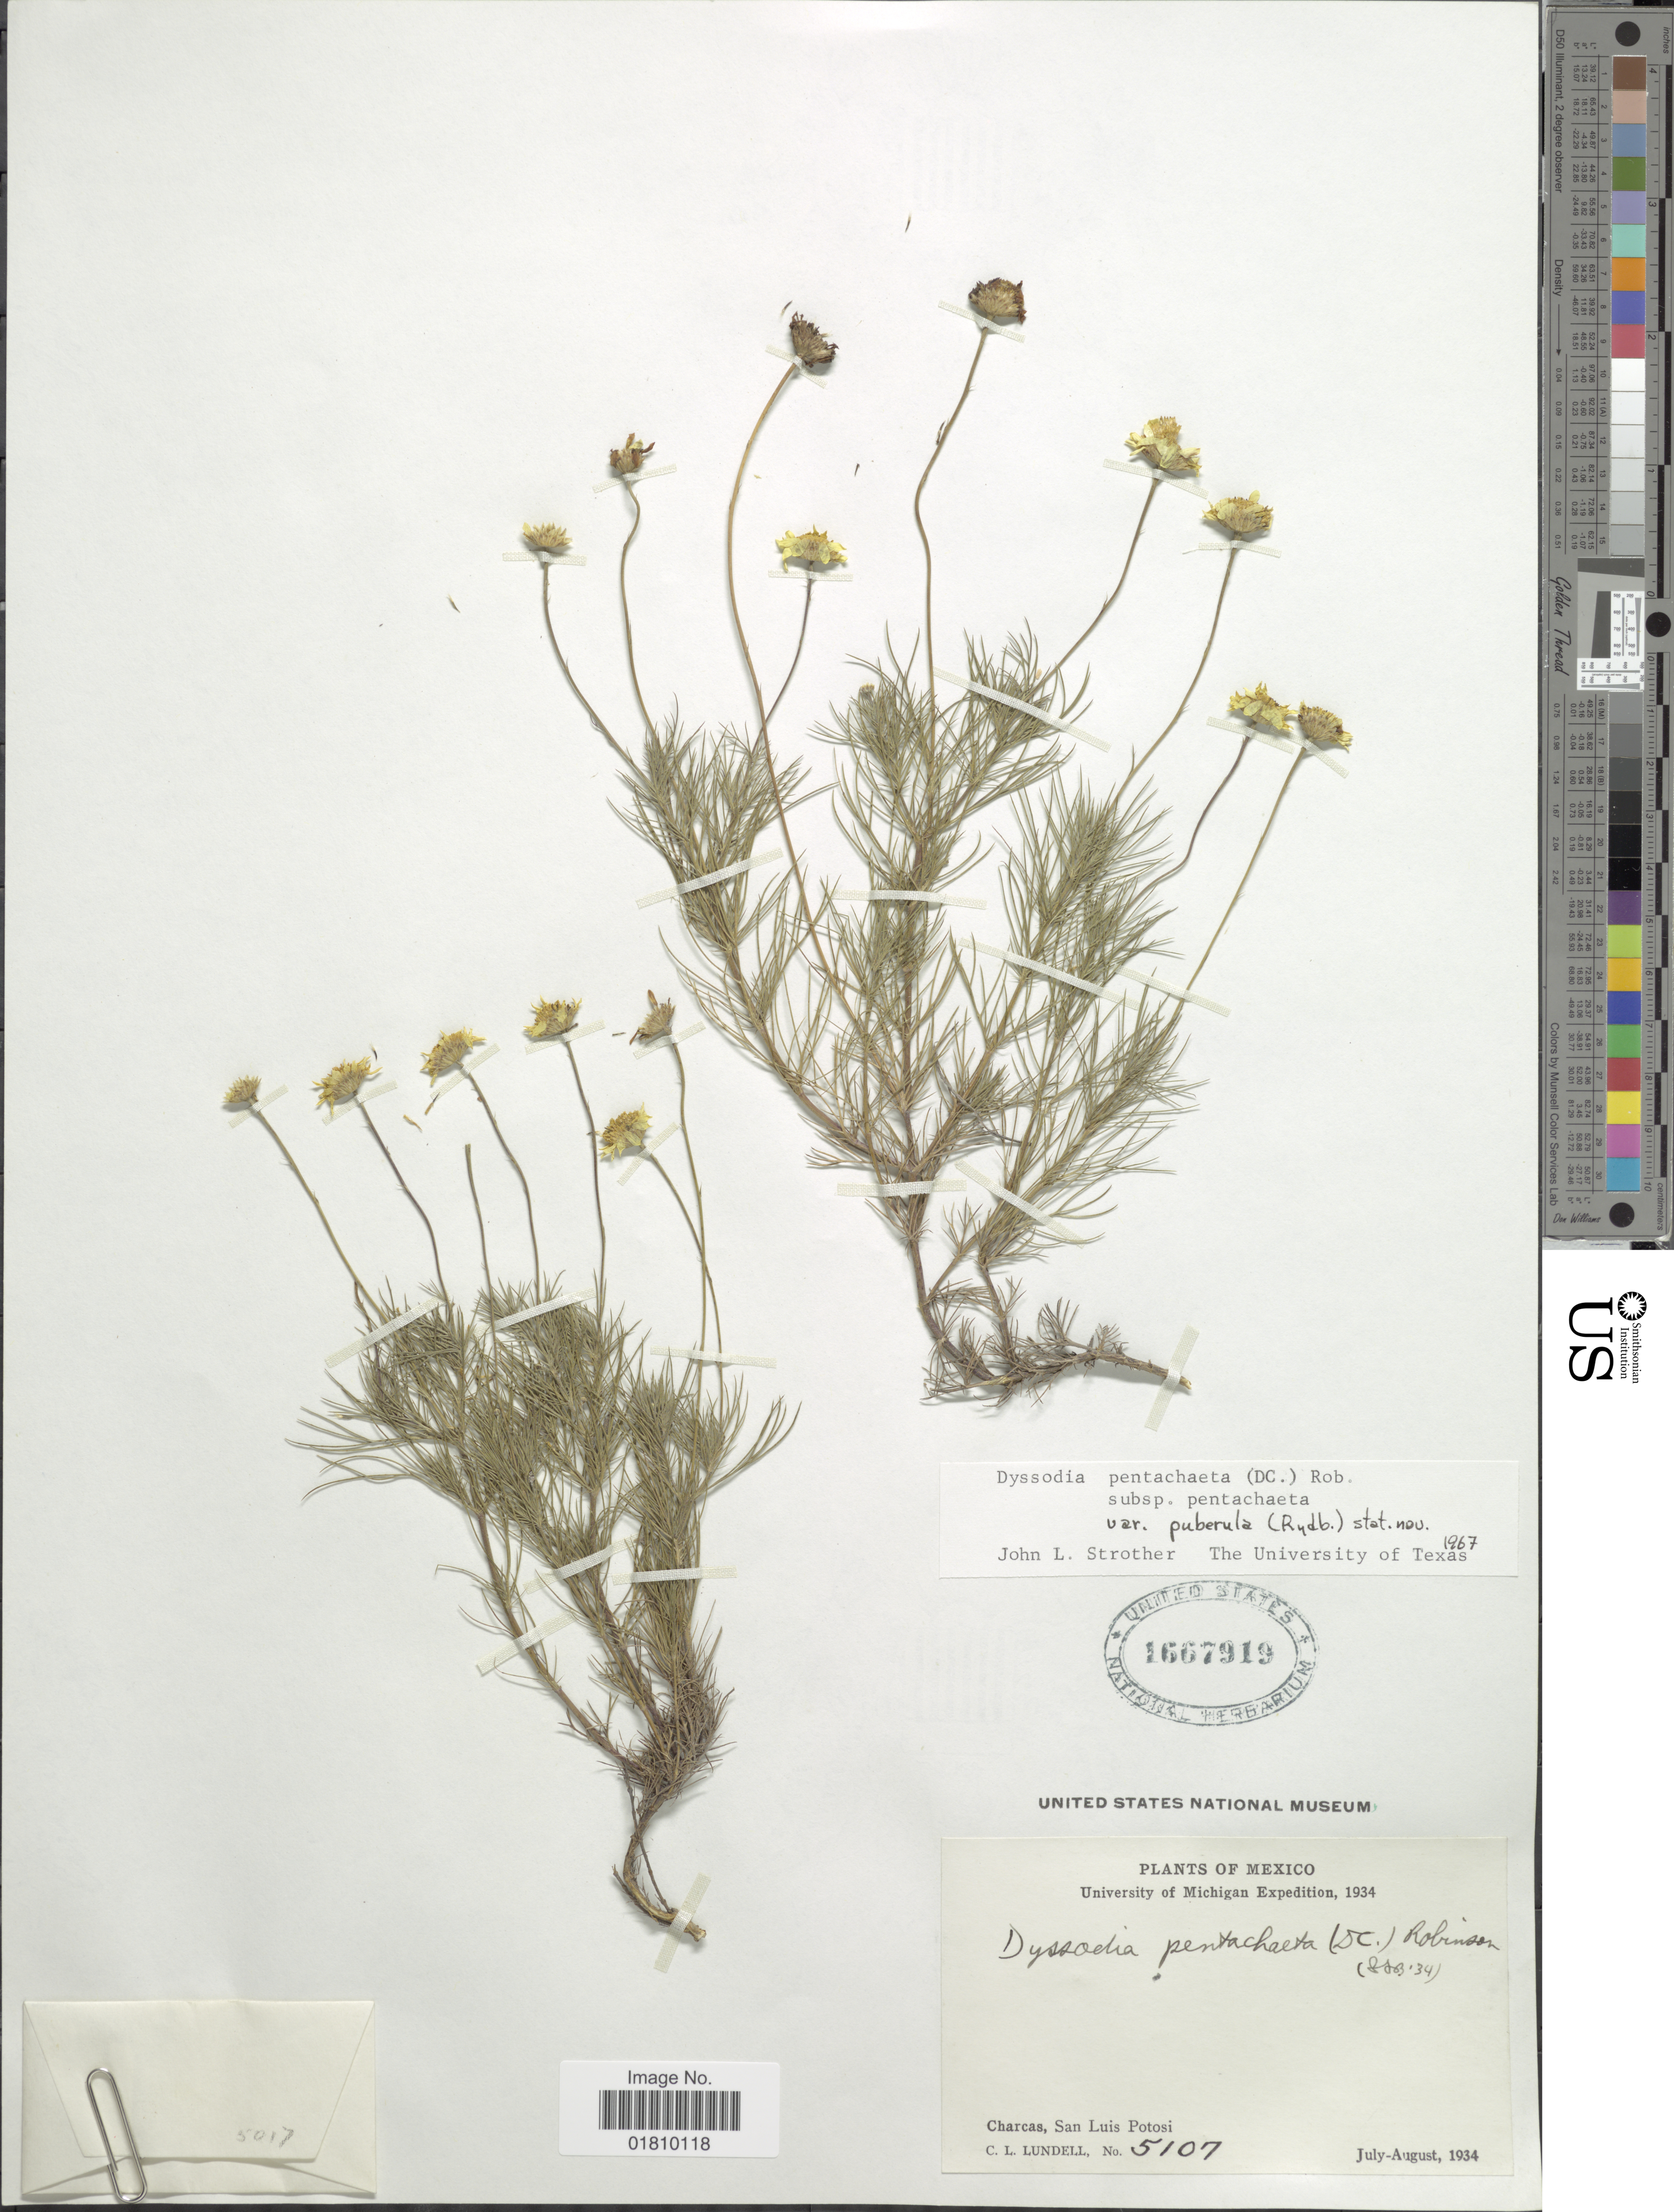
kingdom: Plantae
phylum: Tracheophyta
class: Magnoliopsida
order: Asterales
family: Asteraceae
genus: Thymophylla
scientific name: Thymophylla pentachaeta var. puberula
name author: (Rydb.) Strother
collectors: C. L. Lundell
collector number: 5107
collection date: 1934-07/1934-08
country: Mexico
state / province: San Luis Potosí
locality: Charcas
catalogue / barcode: US 1667919